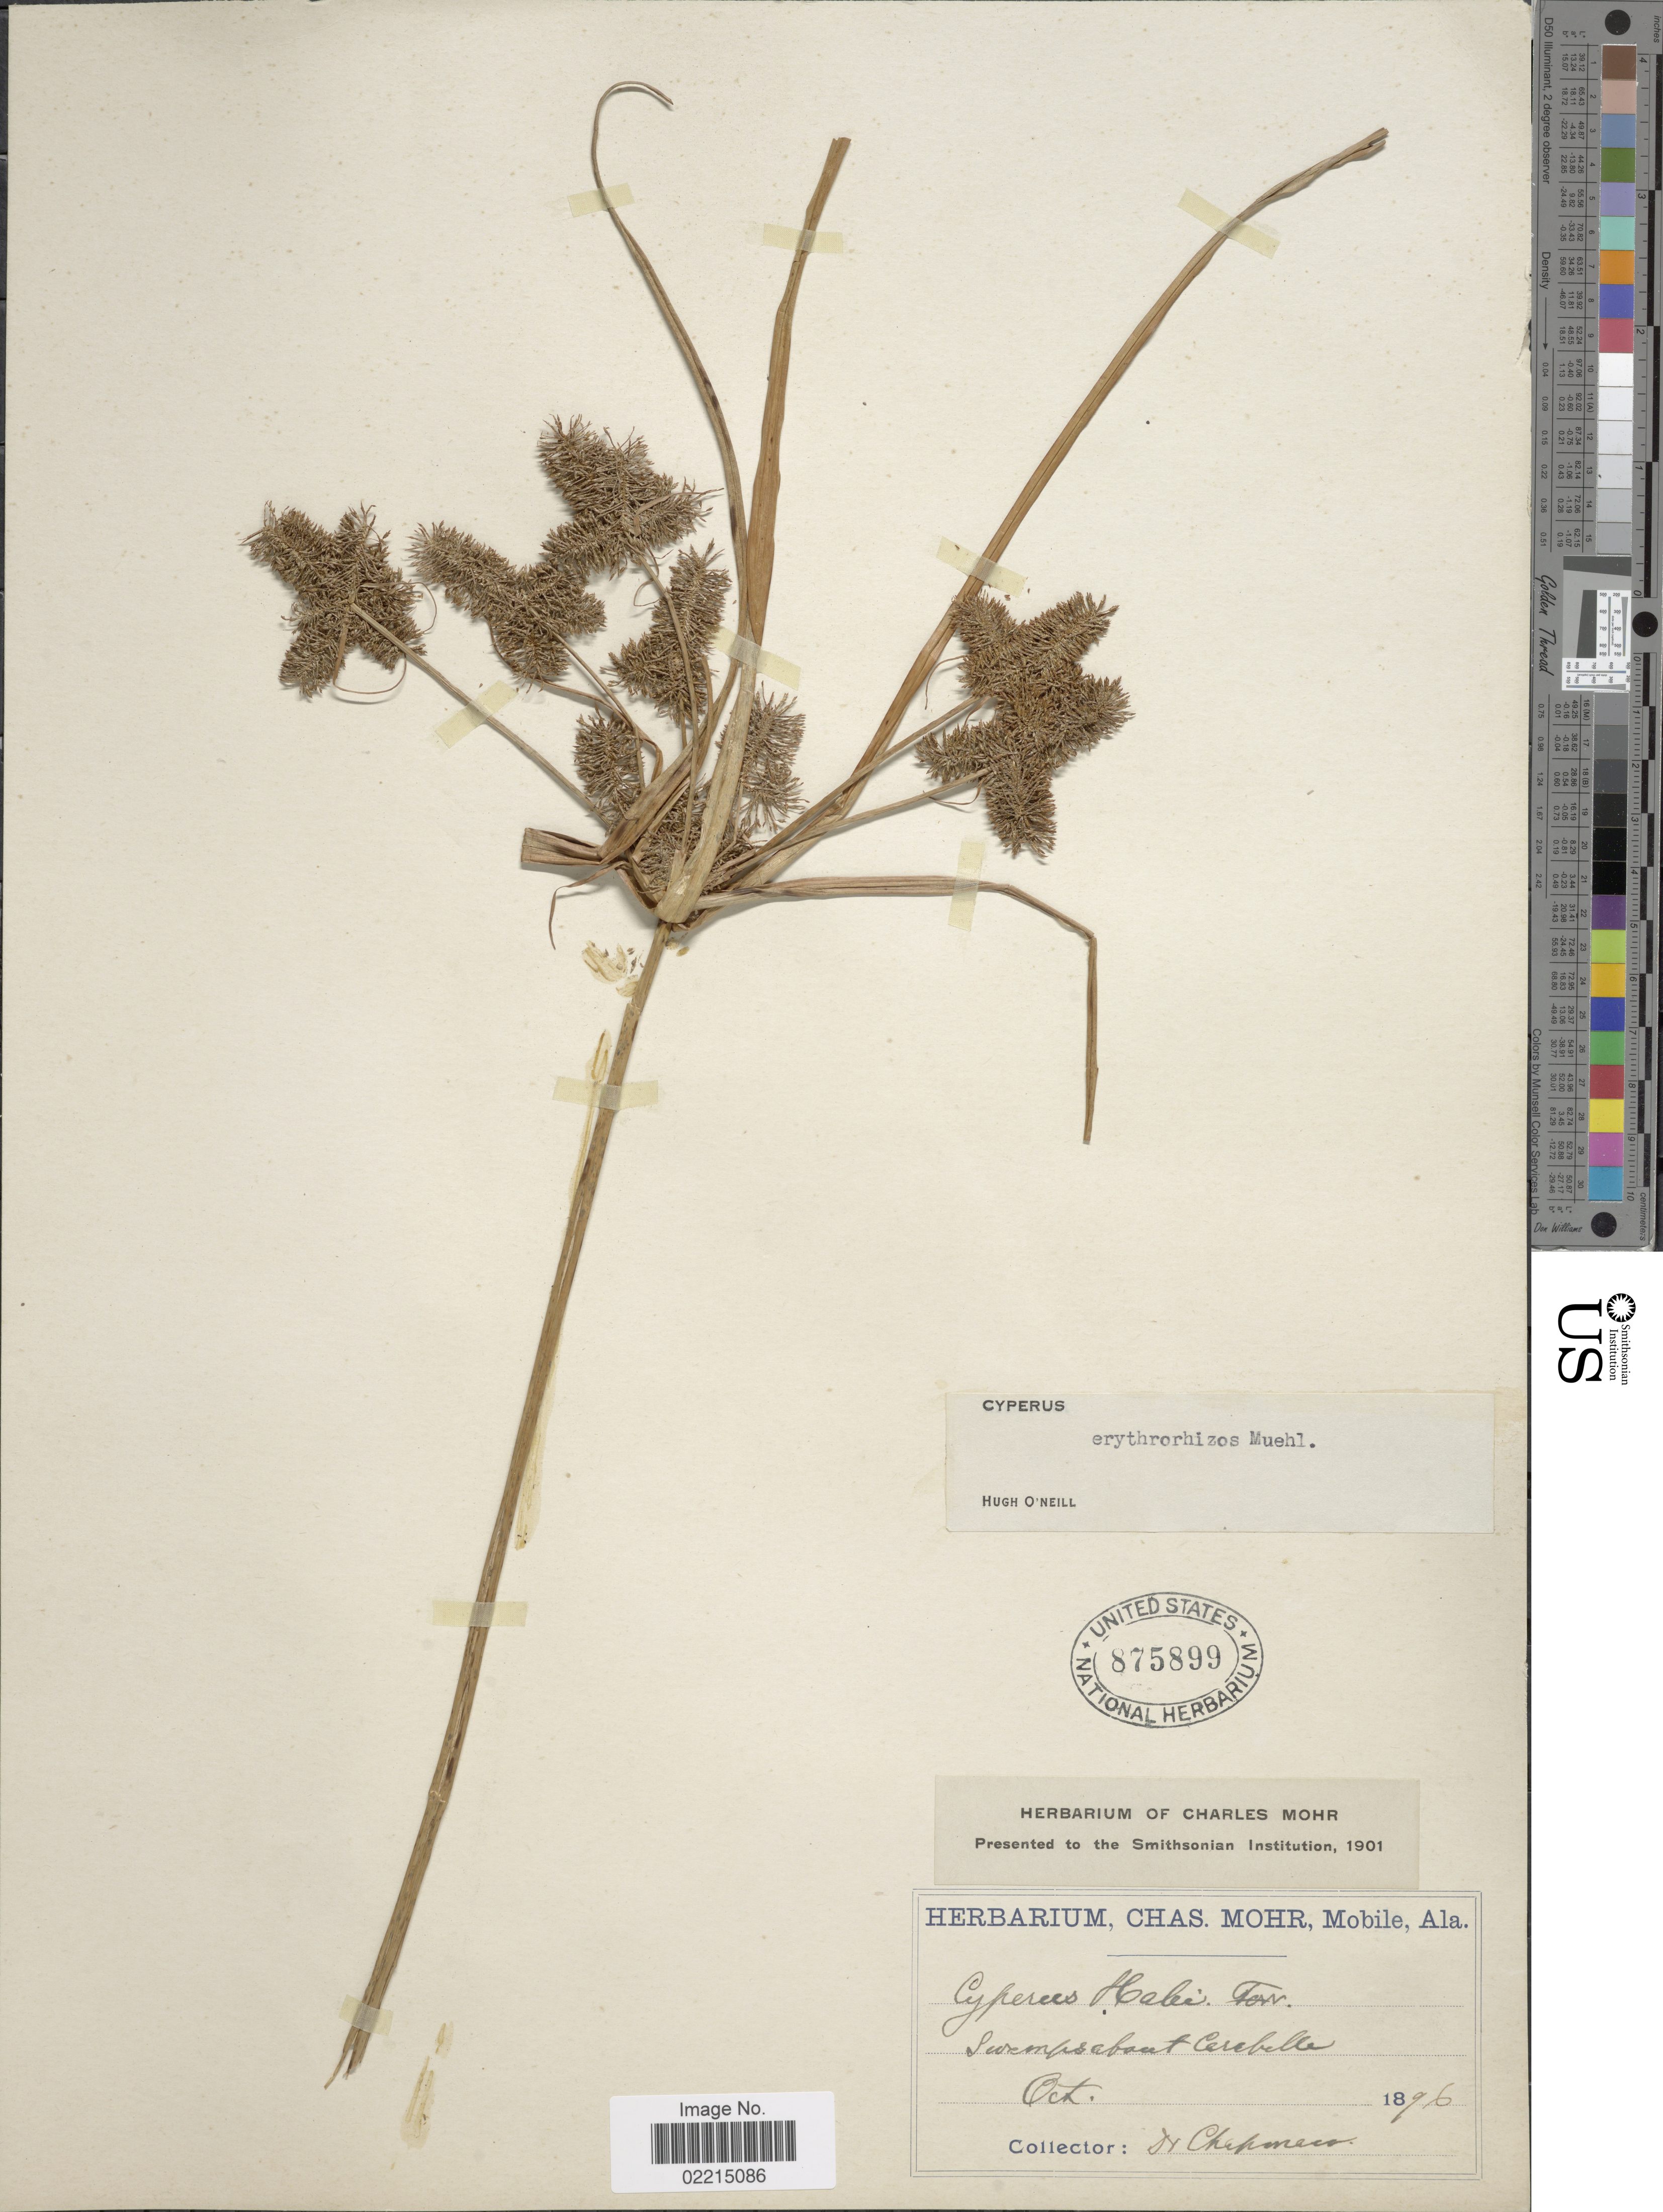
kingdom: Plantae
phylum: Tracheophyta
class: Liliopsida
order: Poales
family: Cyperaceae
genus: Cyperus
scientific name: Cyperus erythrorhizos Muhl.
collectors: A. W. Chapman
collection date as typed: Oct 1896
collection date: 1896-10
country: United States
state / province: Florida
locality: Carrabelle.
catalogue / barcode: US 875899